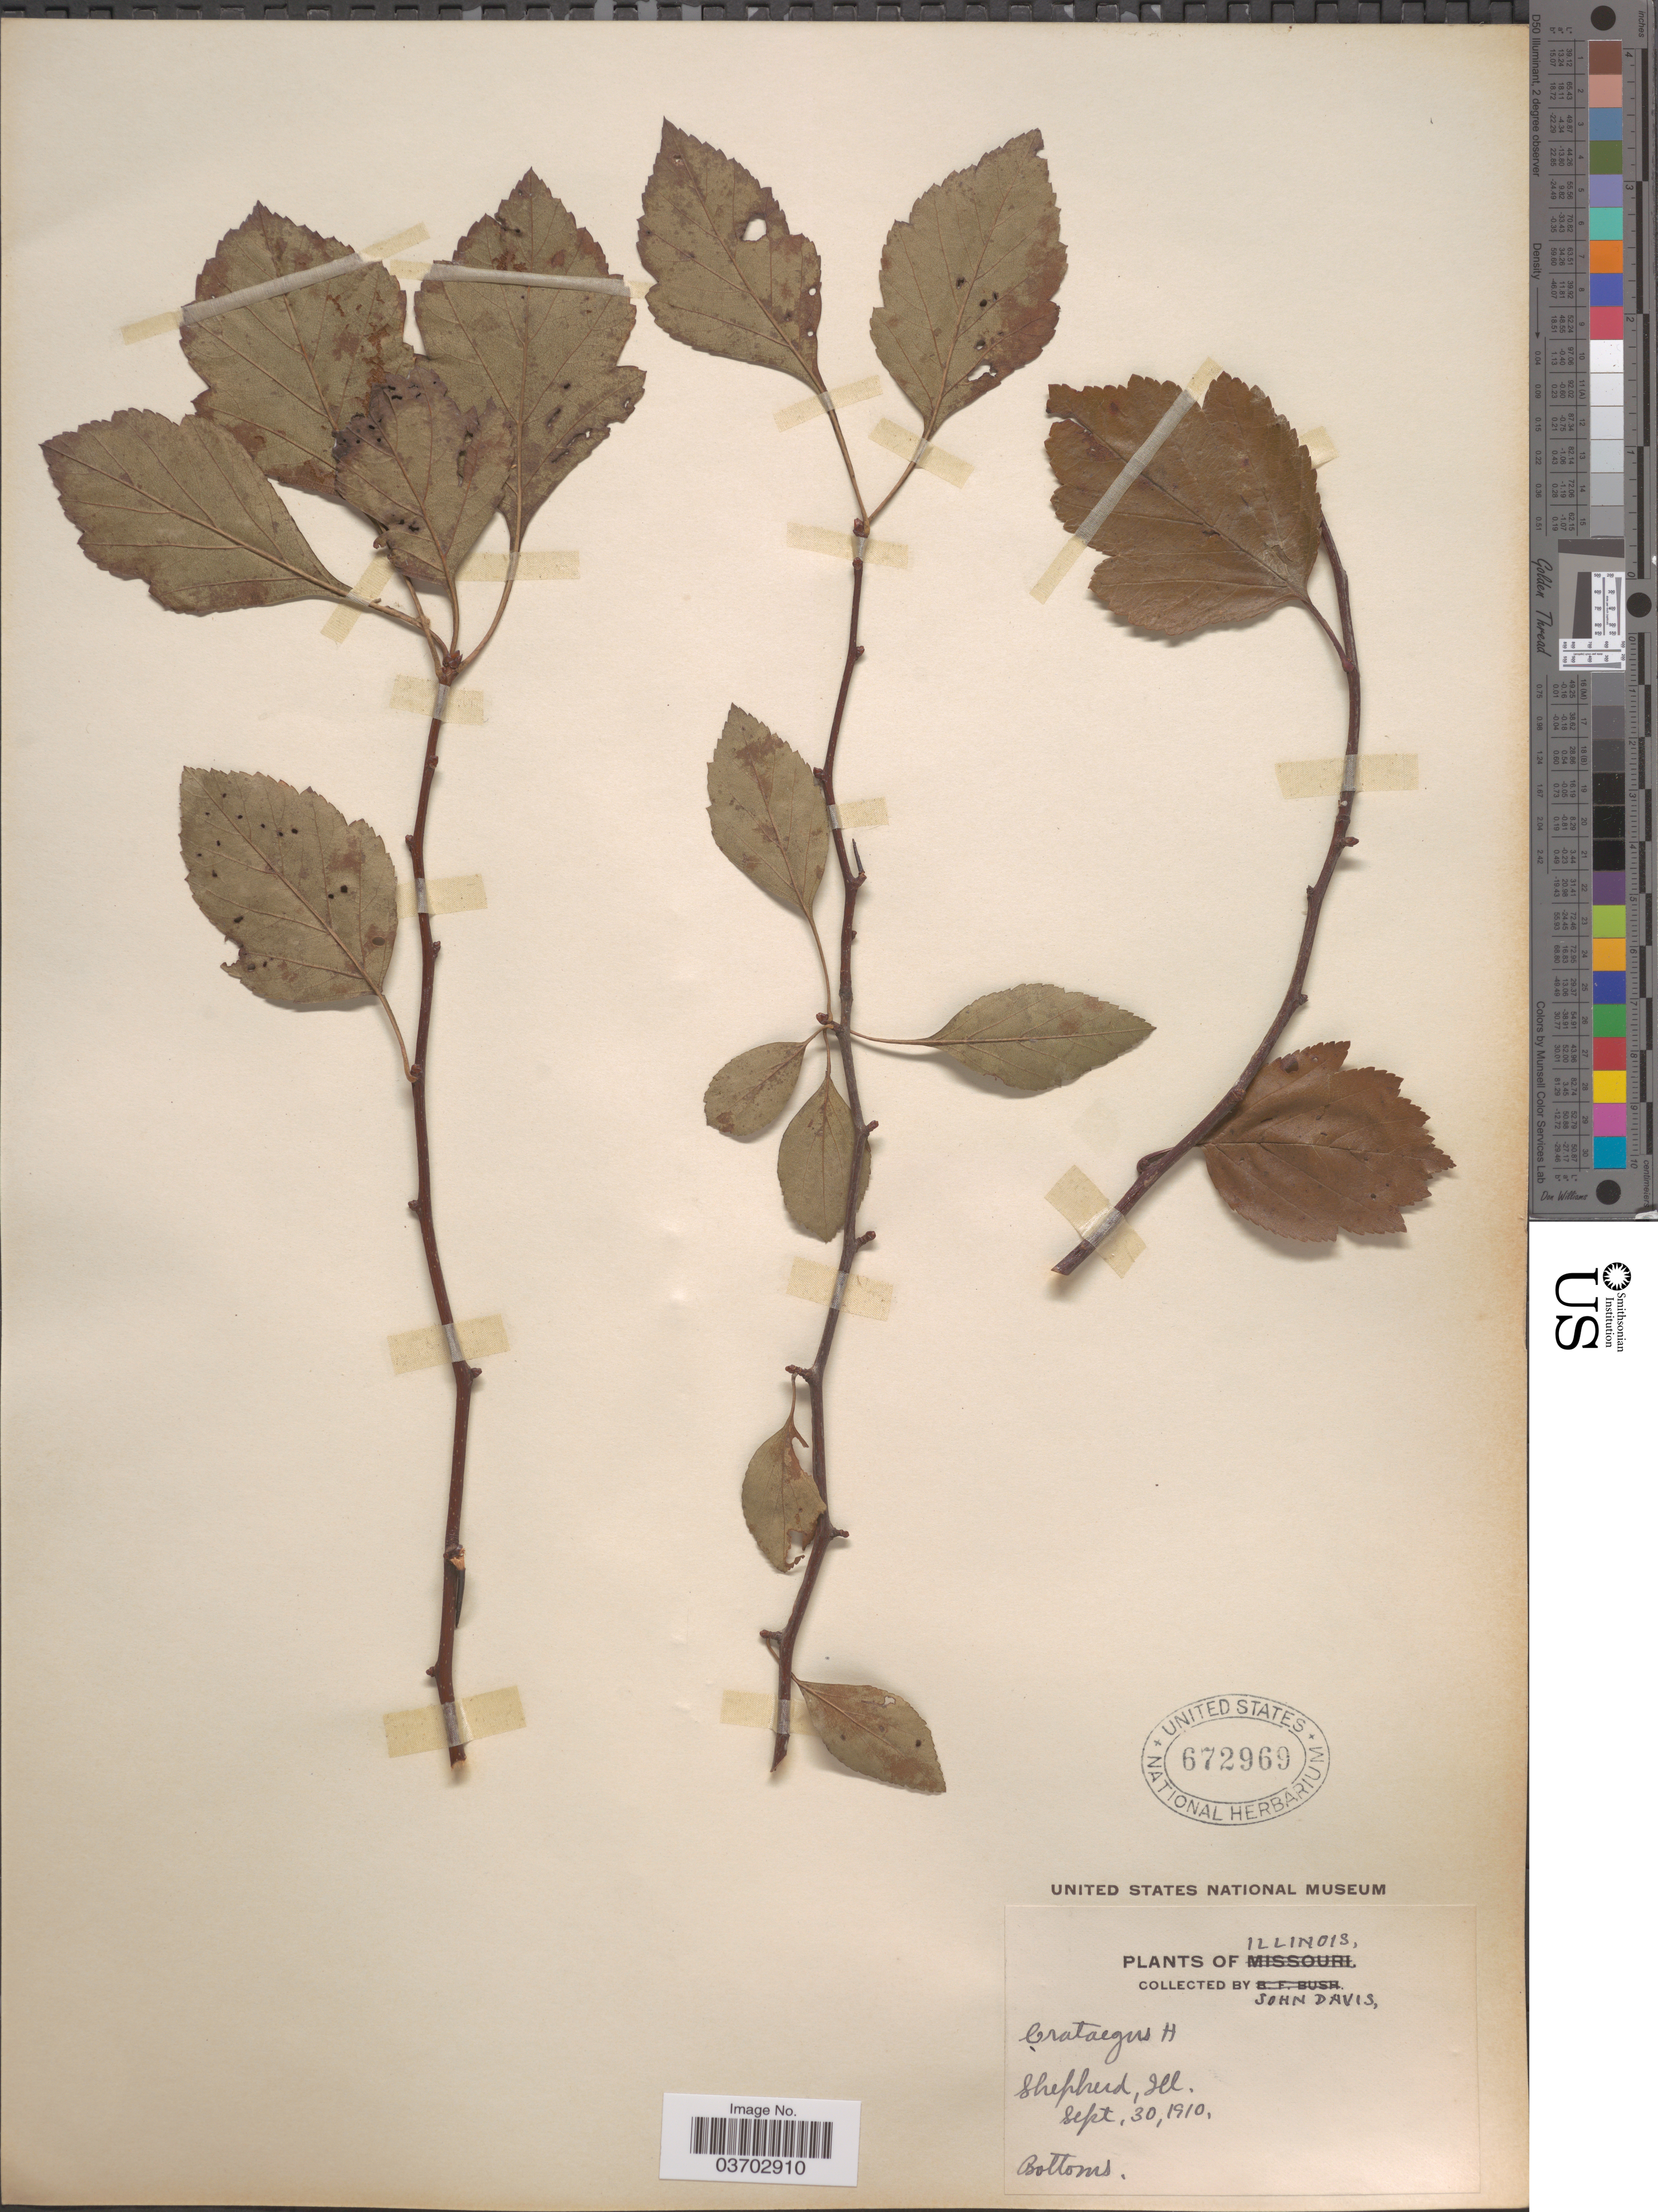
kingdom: Plantae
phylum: Tracheophyta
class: Magnoliopsida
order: Rosales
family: Rosaceae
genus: Crataegus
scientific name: Crataegus sp.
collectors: J. Davis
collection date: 1910-09-30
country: United States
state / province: Illinois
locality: Shepherd.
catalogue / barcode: US 672969